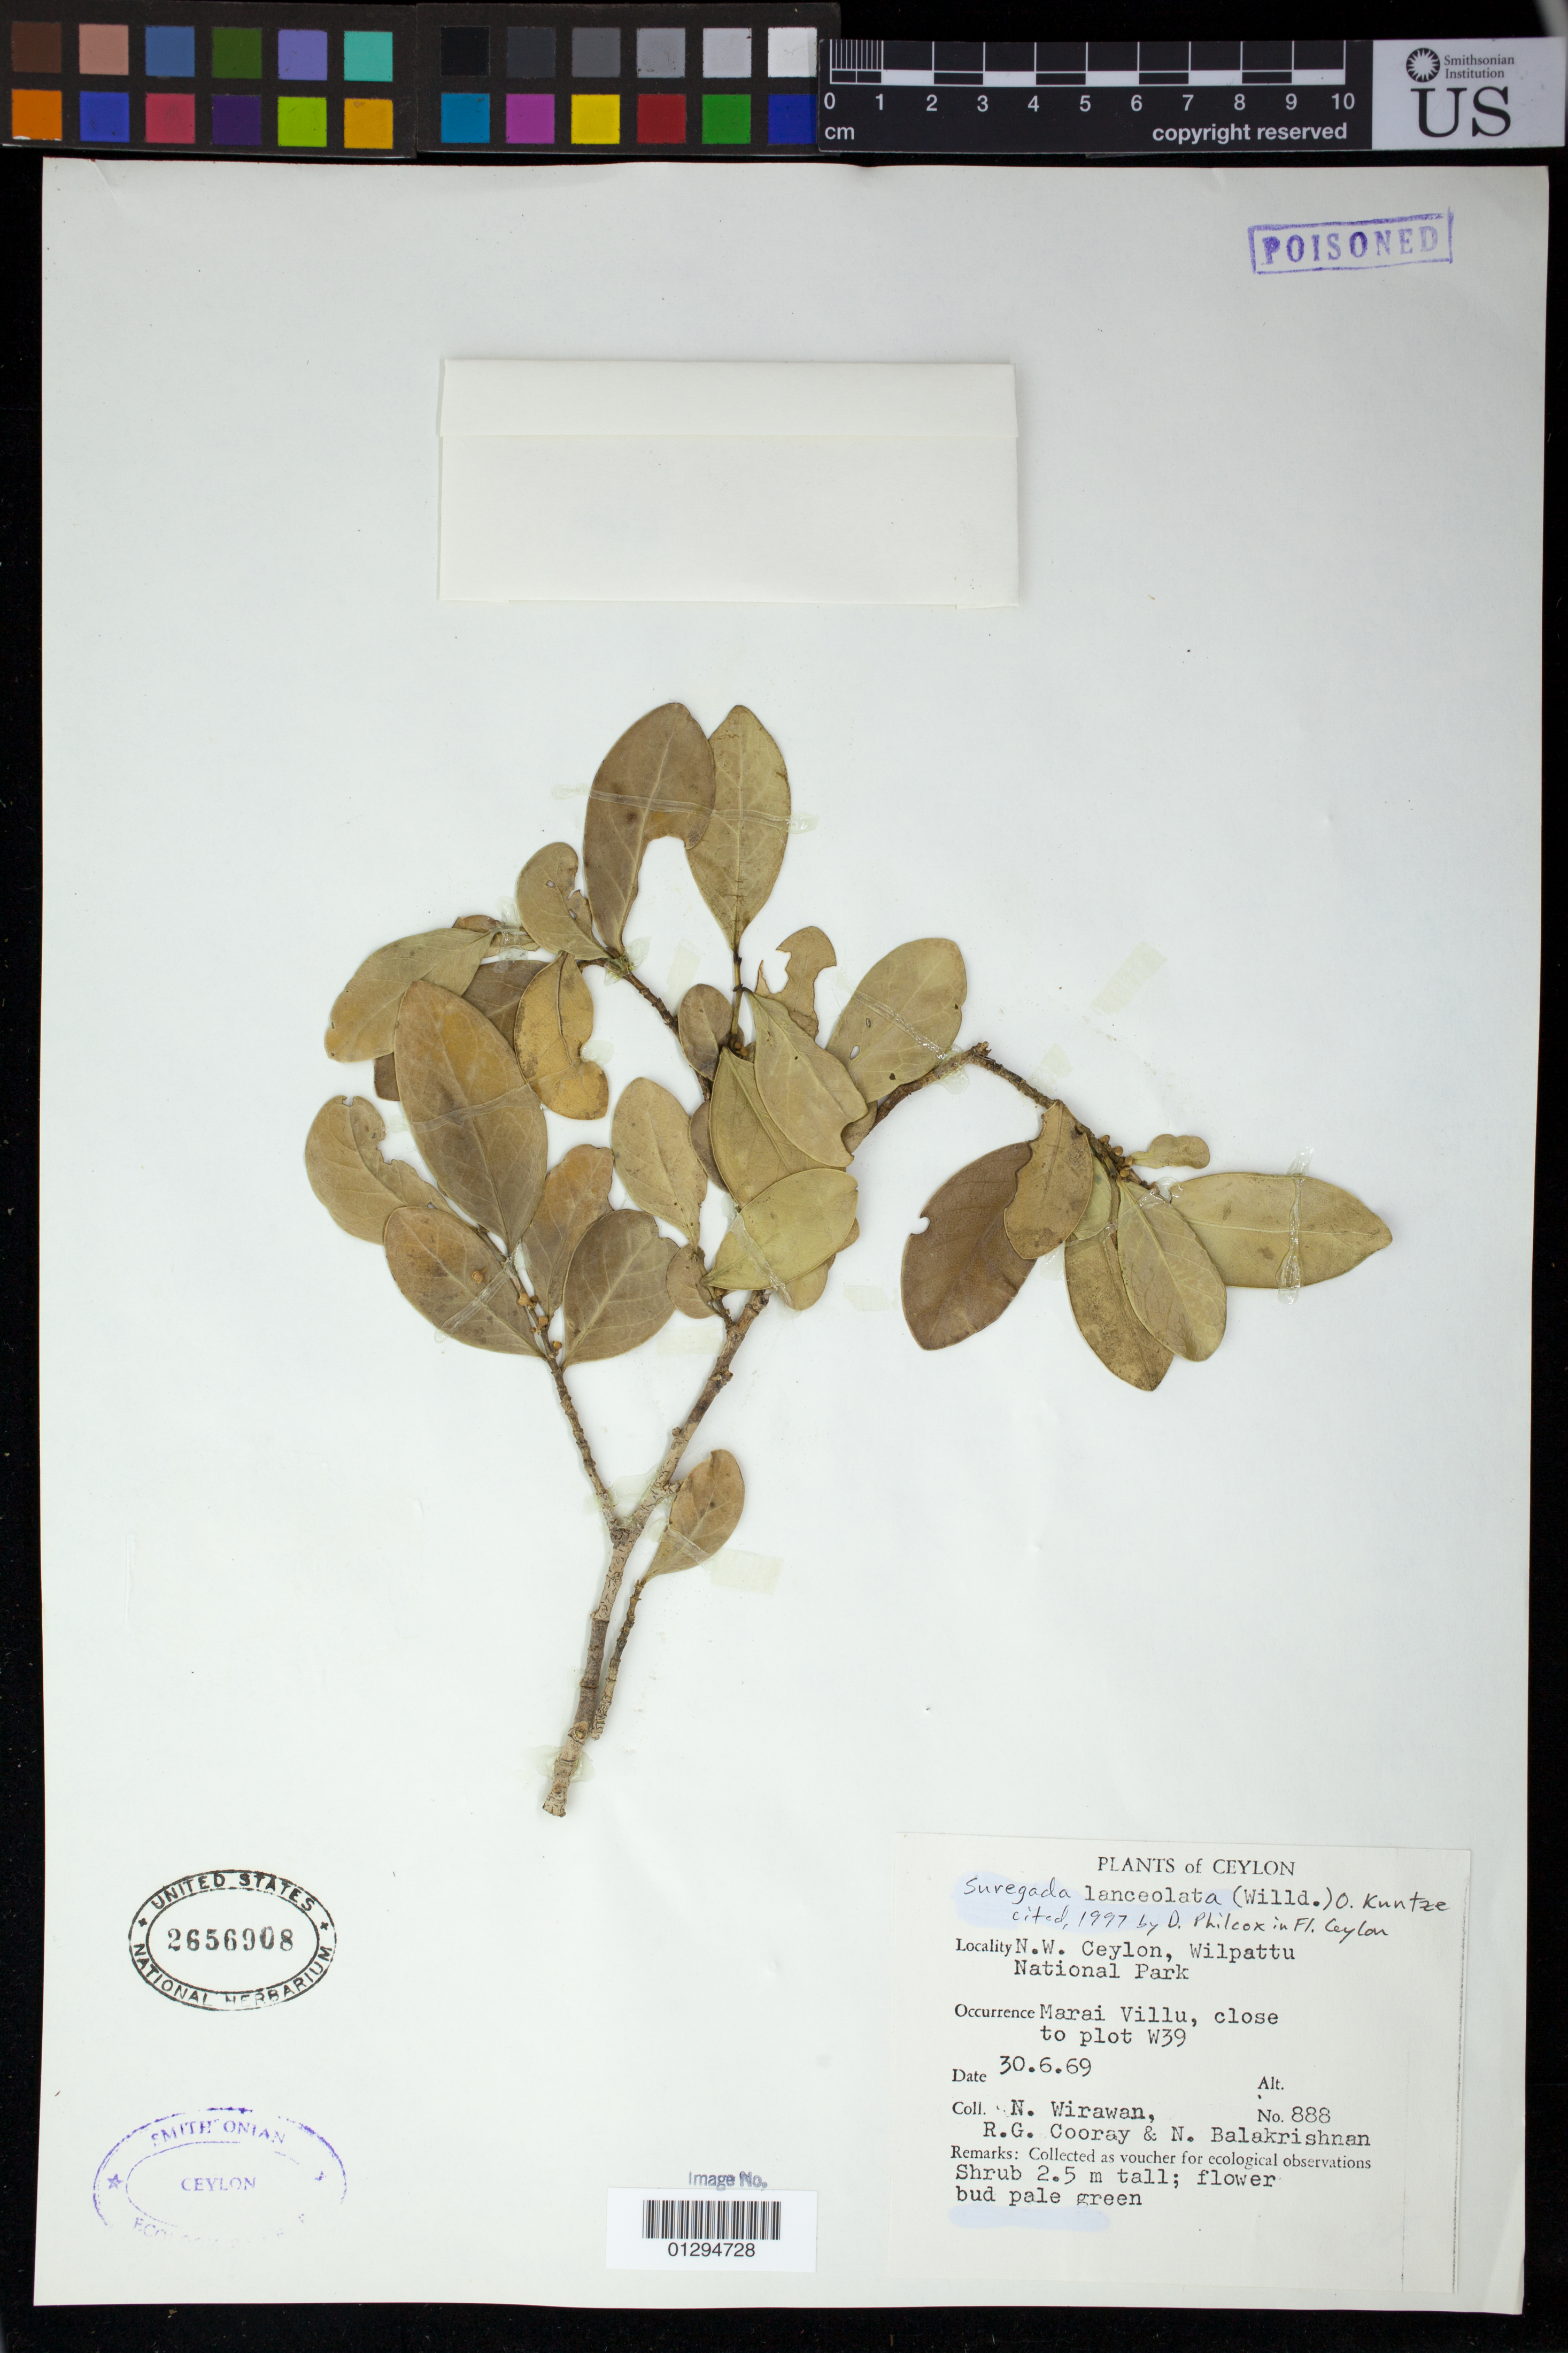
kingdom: Plantae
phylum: Tracheophyta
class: Magnoliopsida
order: Malpighiales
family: Euphorbiaceae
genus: Suregada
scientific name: Suregada lanceolata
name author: (Willd.) Kuntze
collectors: N. Wirawan, R. Cooray & N. Balakrishnan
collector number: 888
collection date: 1969-06-30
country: Sri Lanka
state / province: North Central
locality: Wilpattu National Park, Marai Villu, close to plot W39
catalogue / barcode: US 2656908